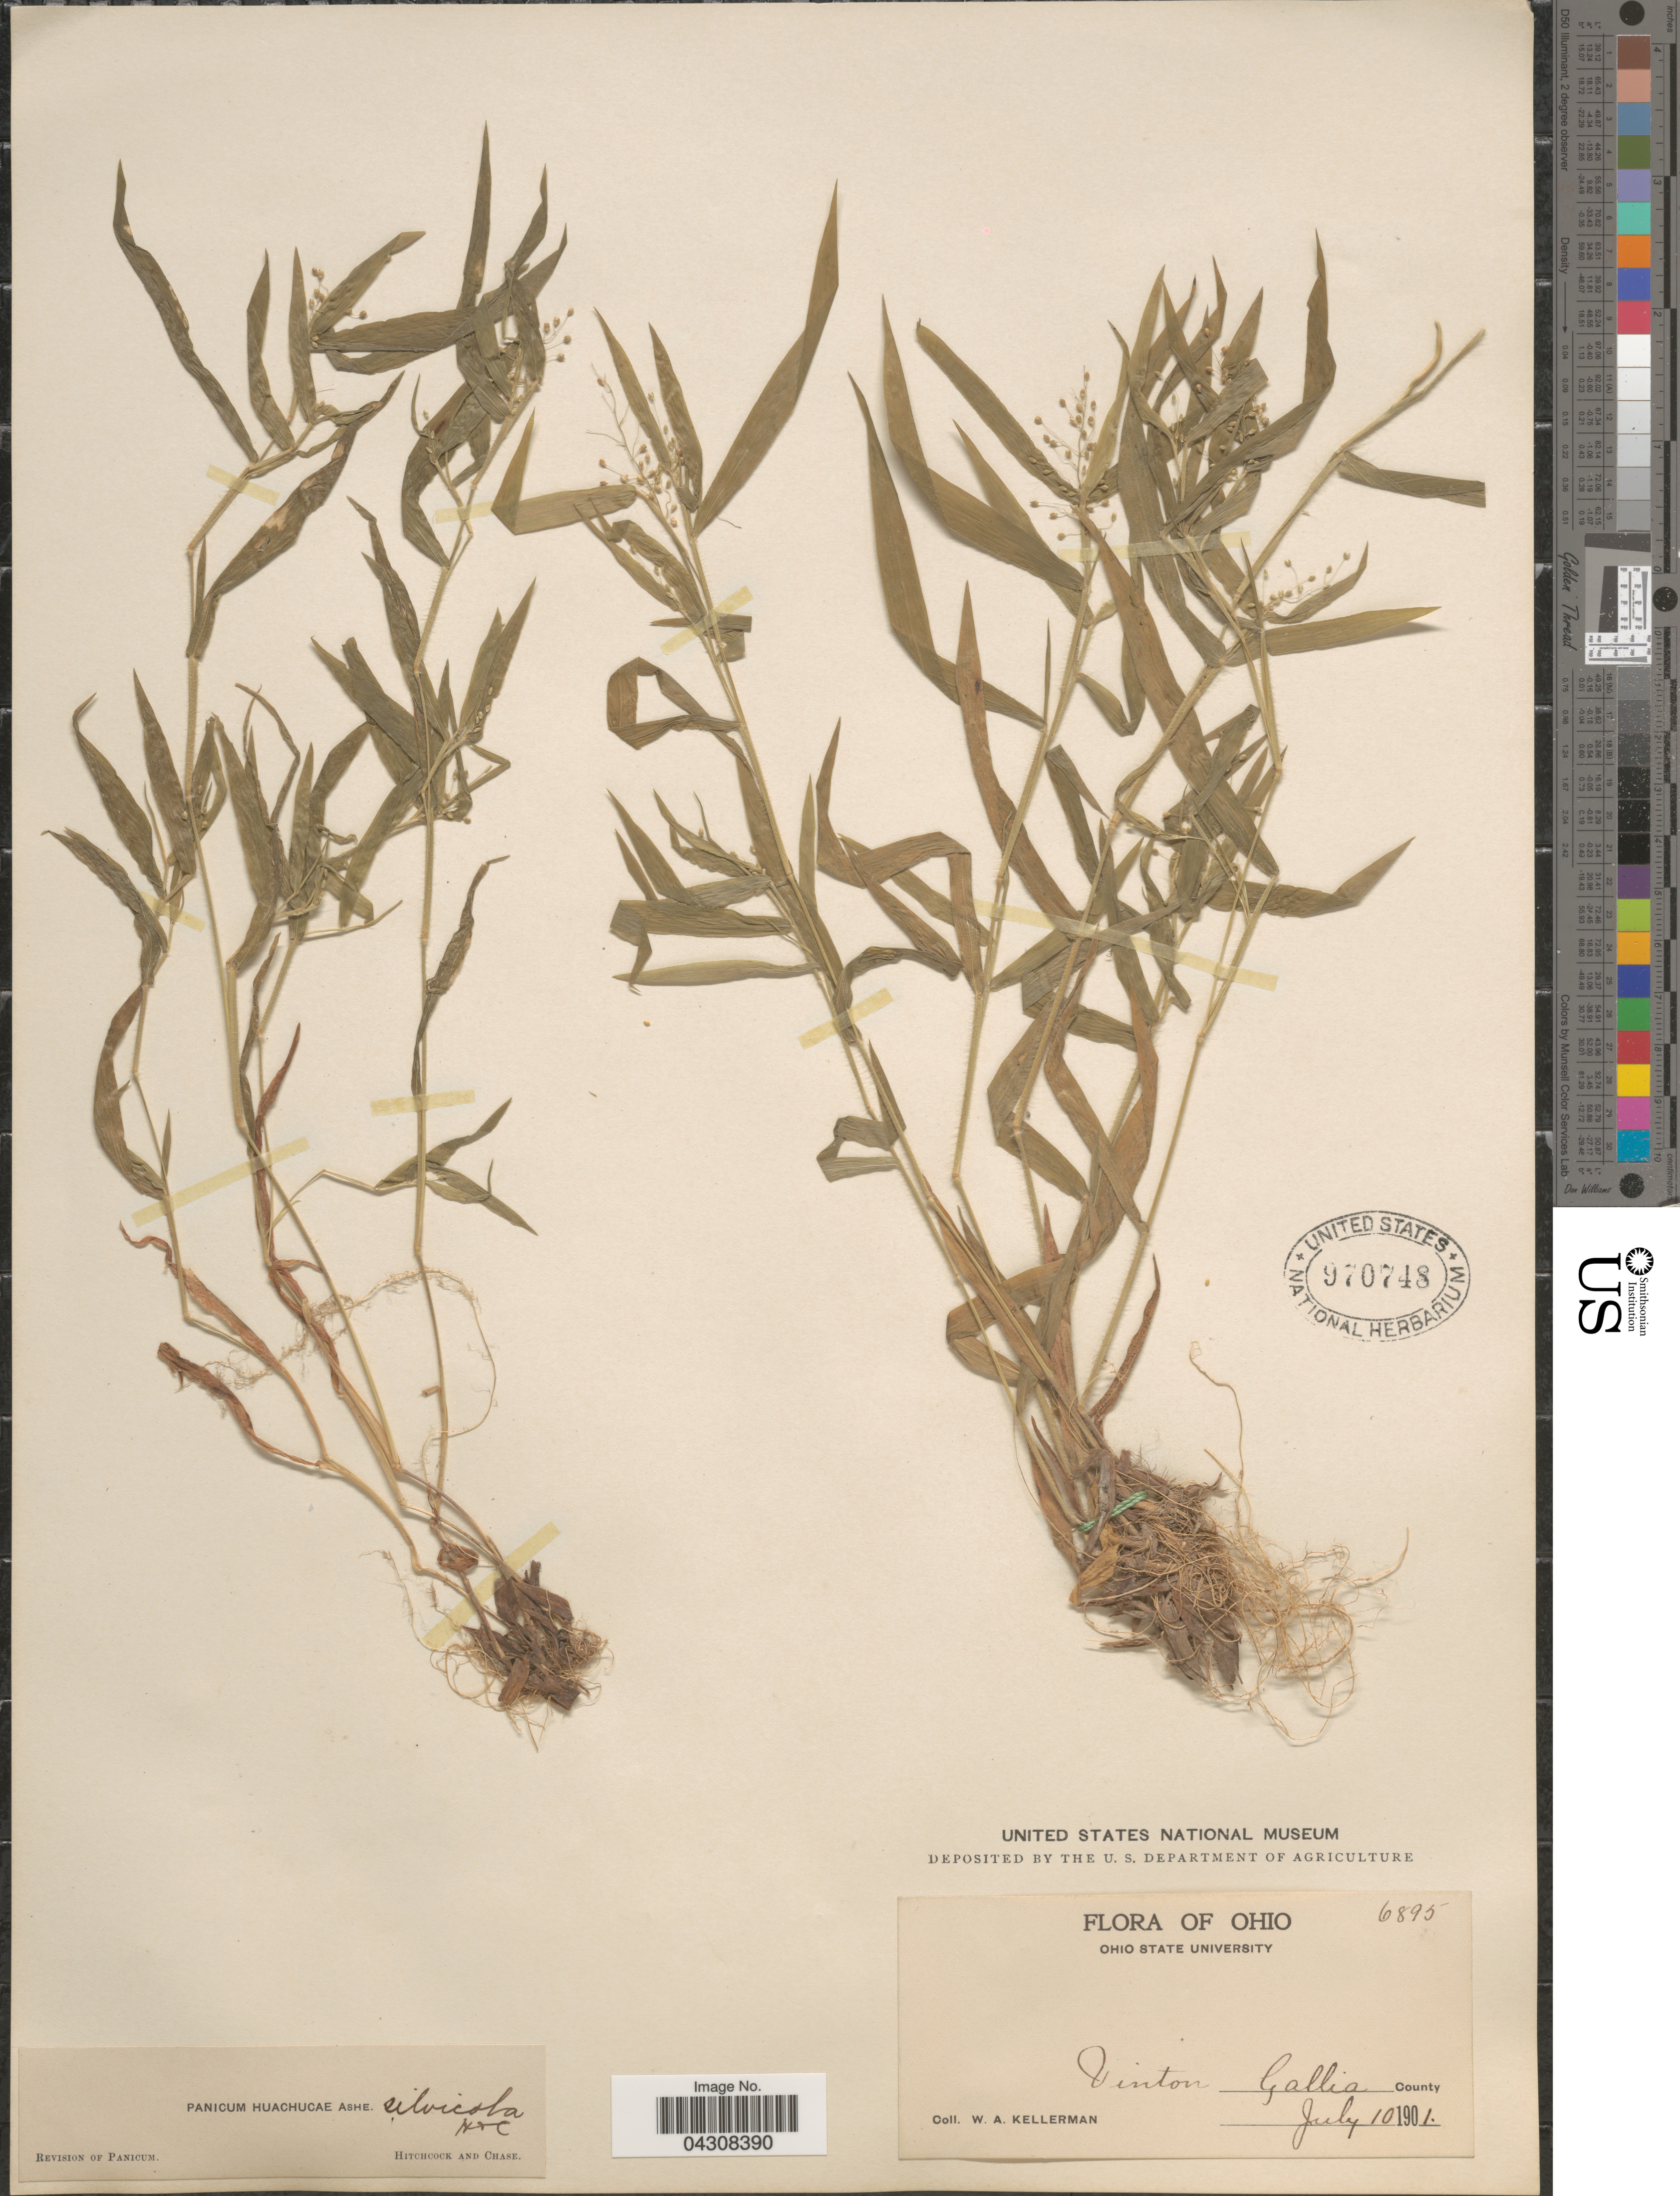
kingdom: Plantae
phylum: Tracheophyta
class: Liliopsida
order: Poales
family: Poaceae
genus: Dichanthelium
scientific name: Dichanthelium acuminatum var. acuminatum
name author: (Sw.) Gould & C.A. Clark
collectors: W. Kellerman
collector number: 6895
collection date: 1901-07-10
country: United States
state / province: Ohio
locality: Vinton. Gallia County.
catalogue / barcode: US 970748